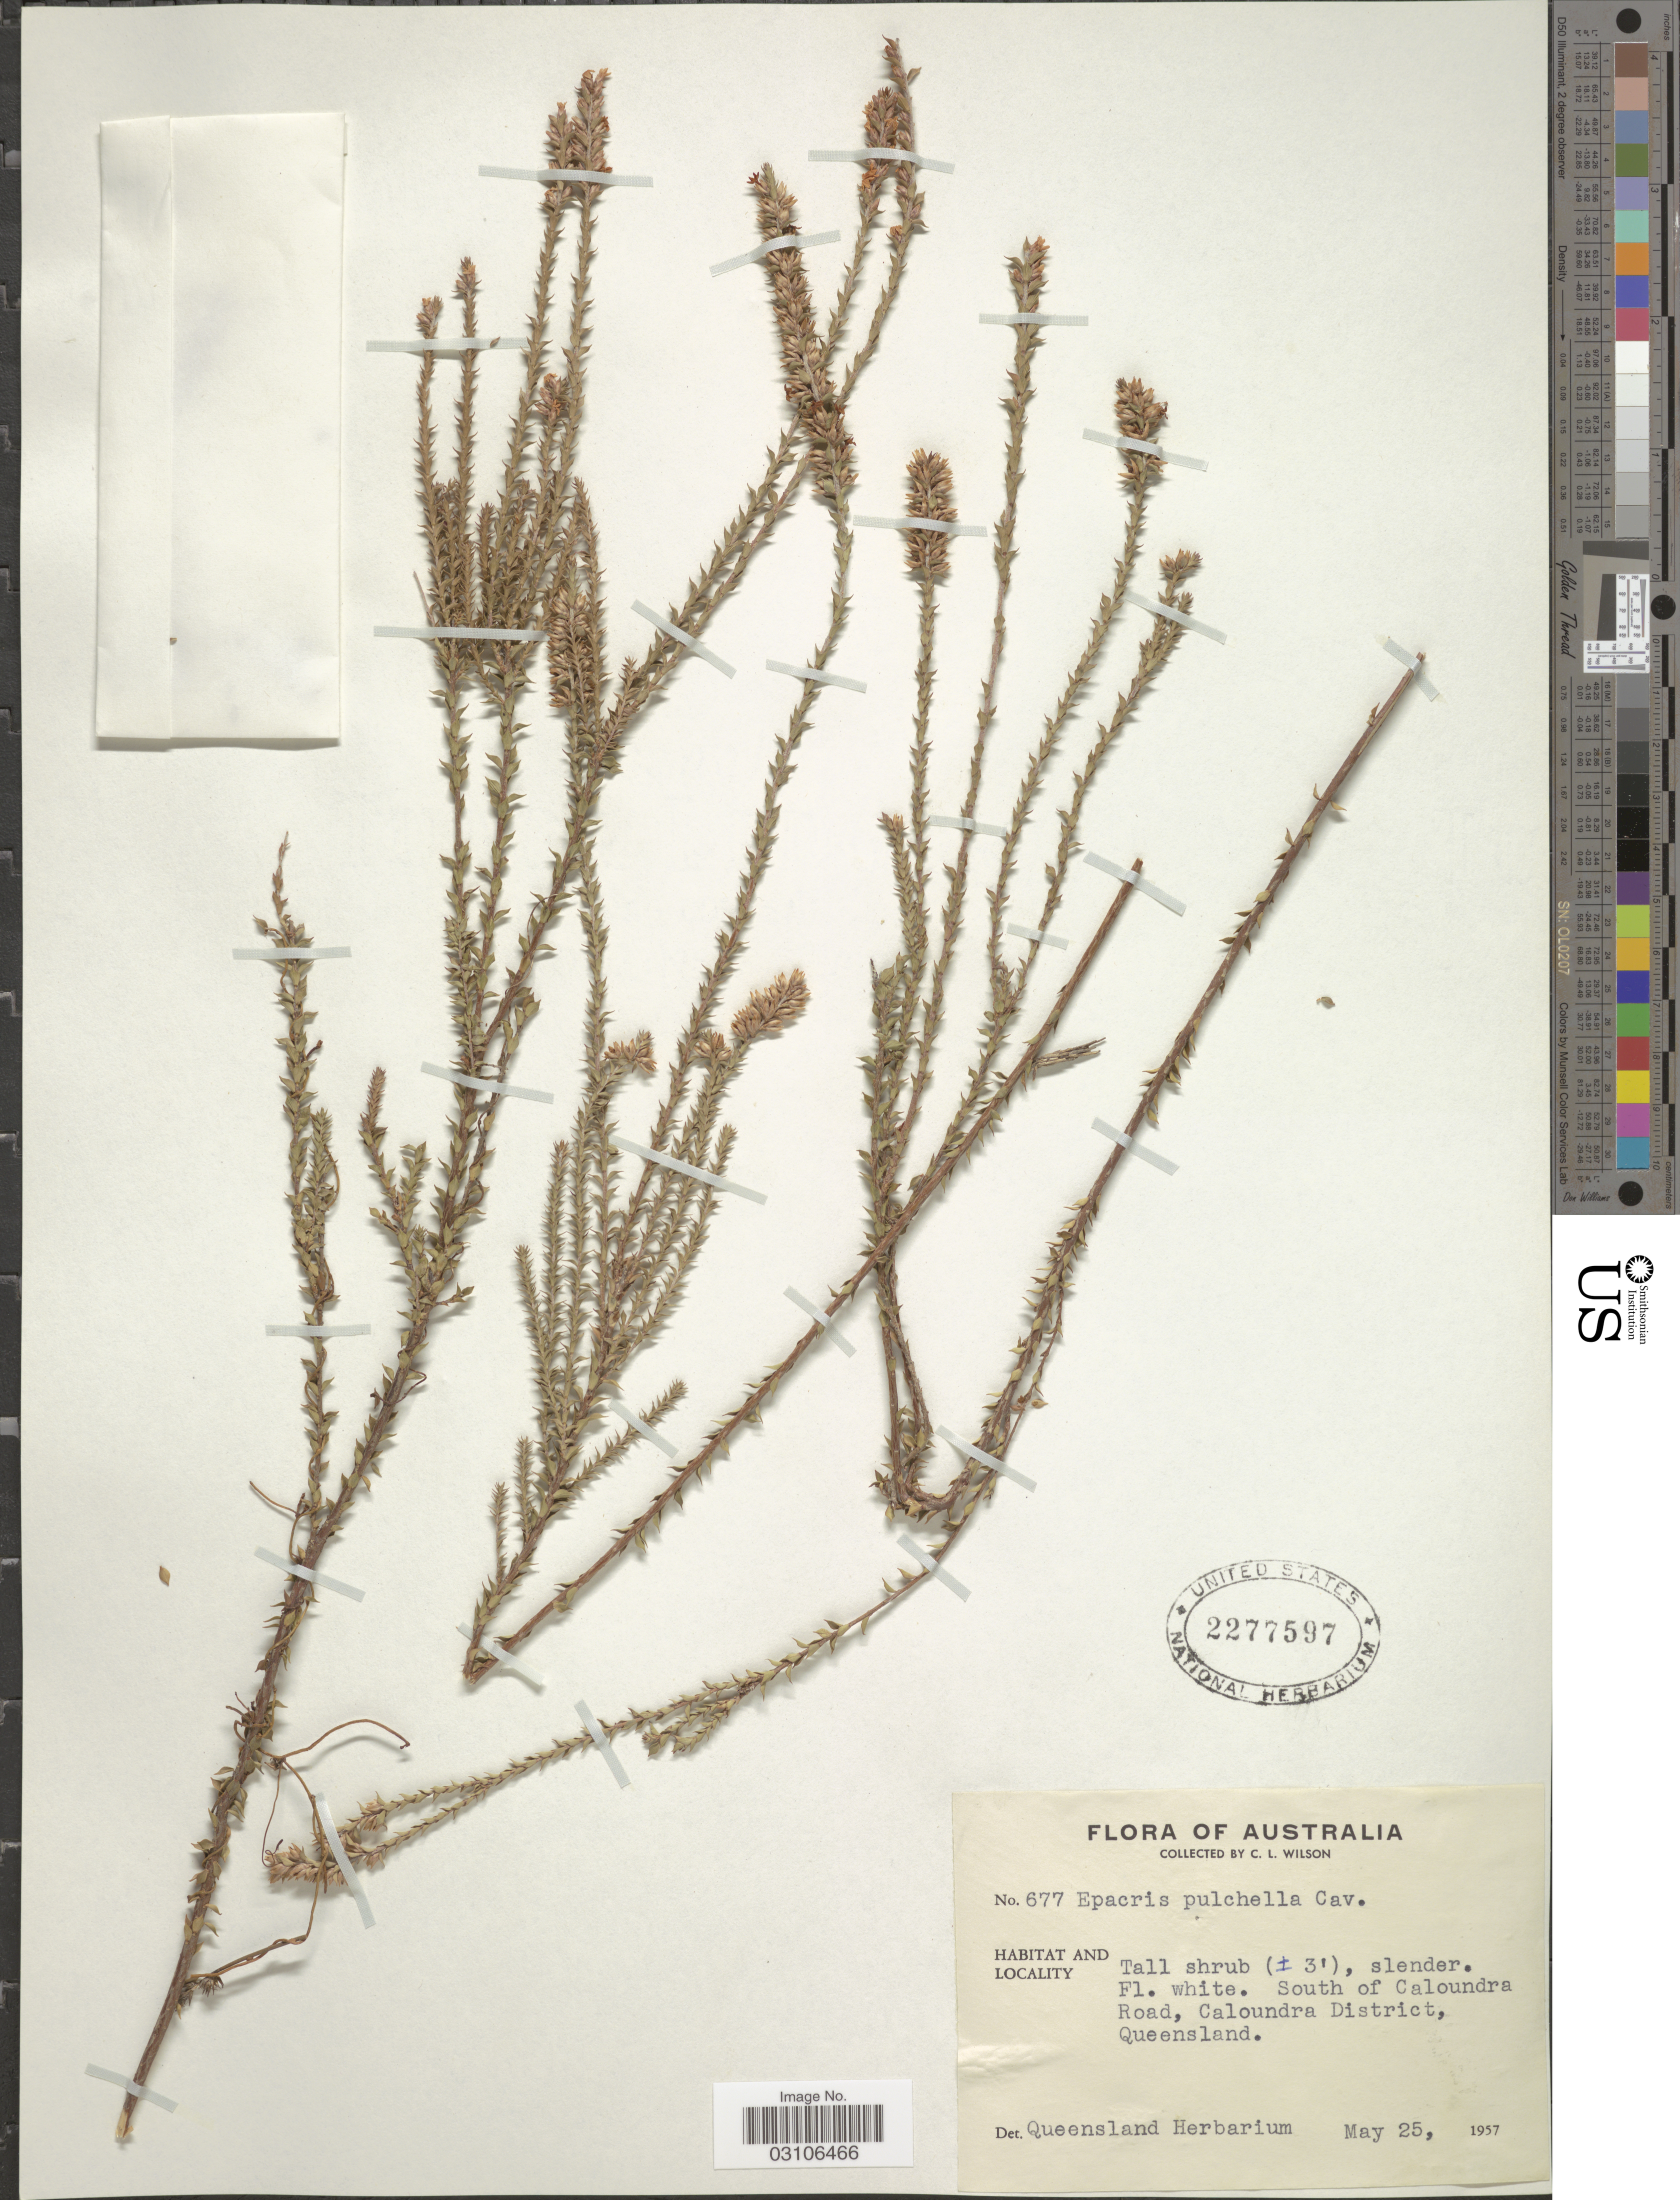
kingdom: Plantae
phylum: Tracheophyta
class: Magnoliopsida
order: Ericales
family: Ericaceae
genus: Epacris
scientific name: Epacris pulchella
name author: Cav.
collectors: C. L. Wilson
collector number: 677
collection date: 1957-05-25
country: Australia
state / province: Queensland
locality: South of Caloundra Road, Caloundra District.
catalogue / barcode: US 2277597